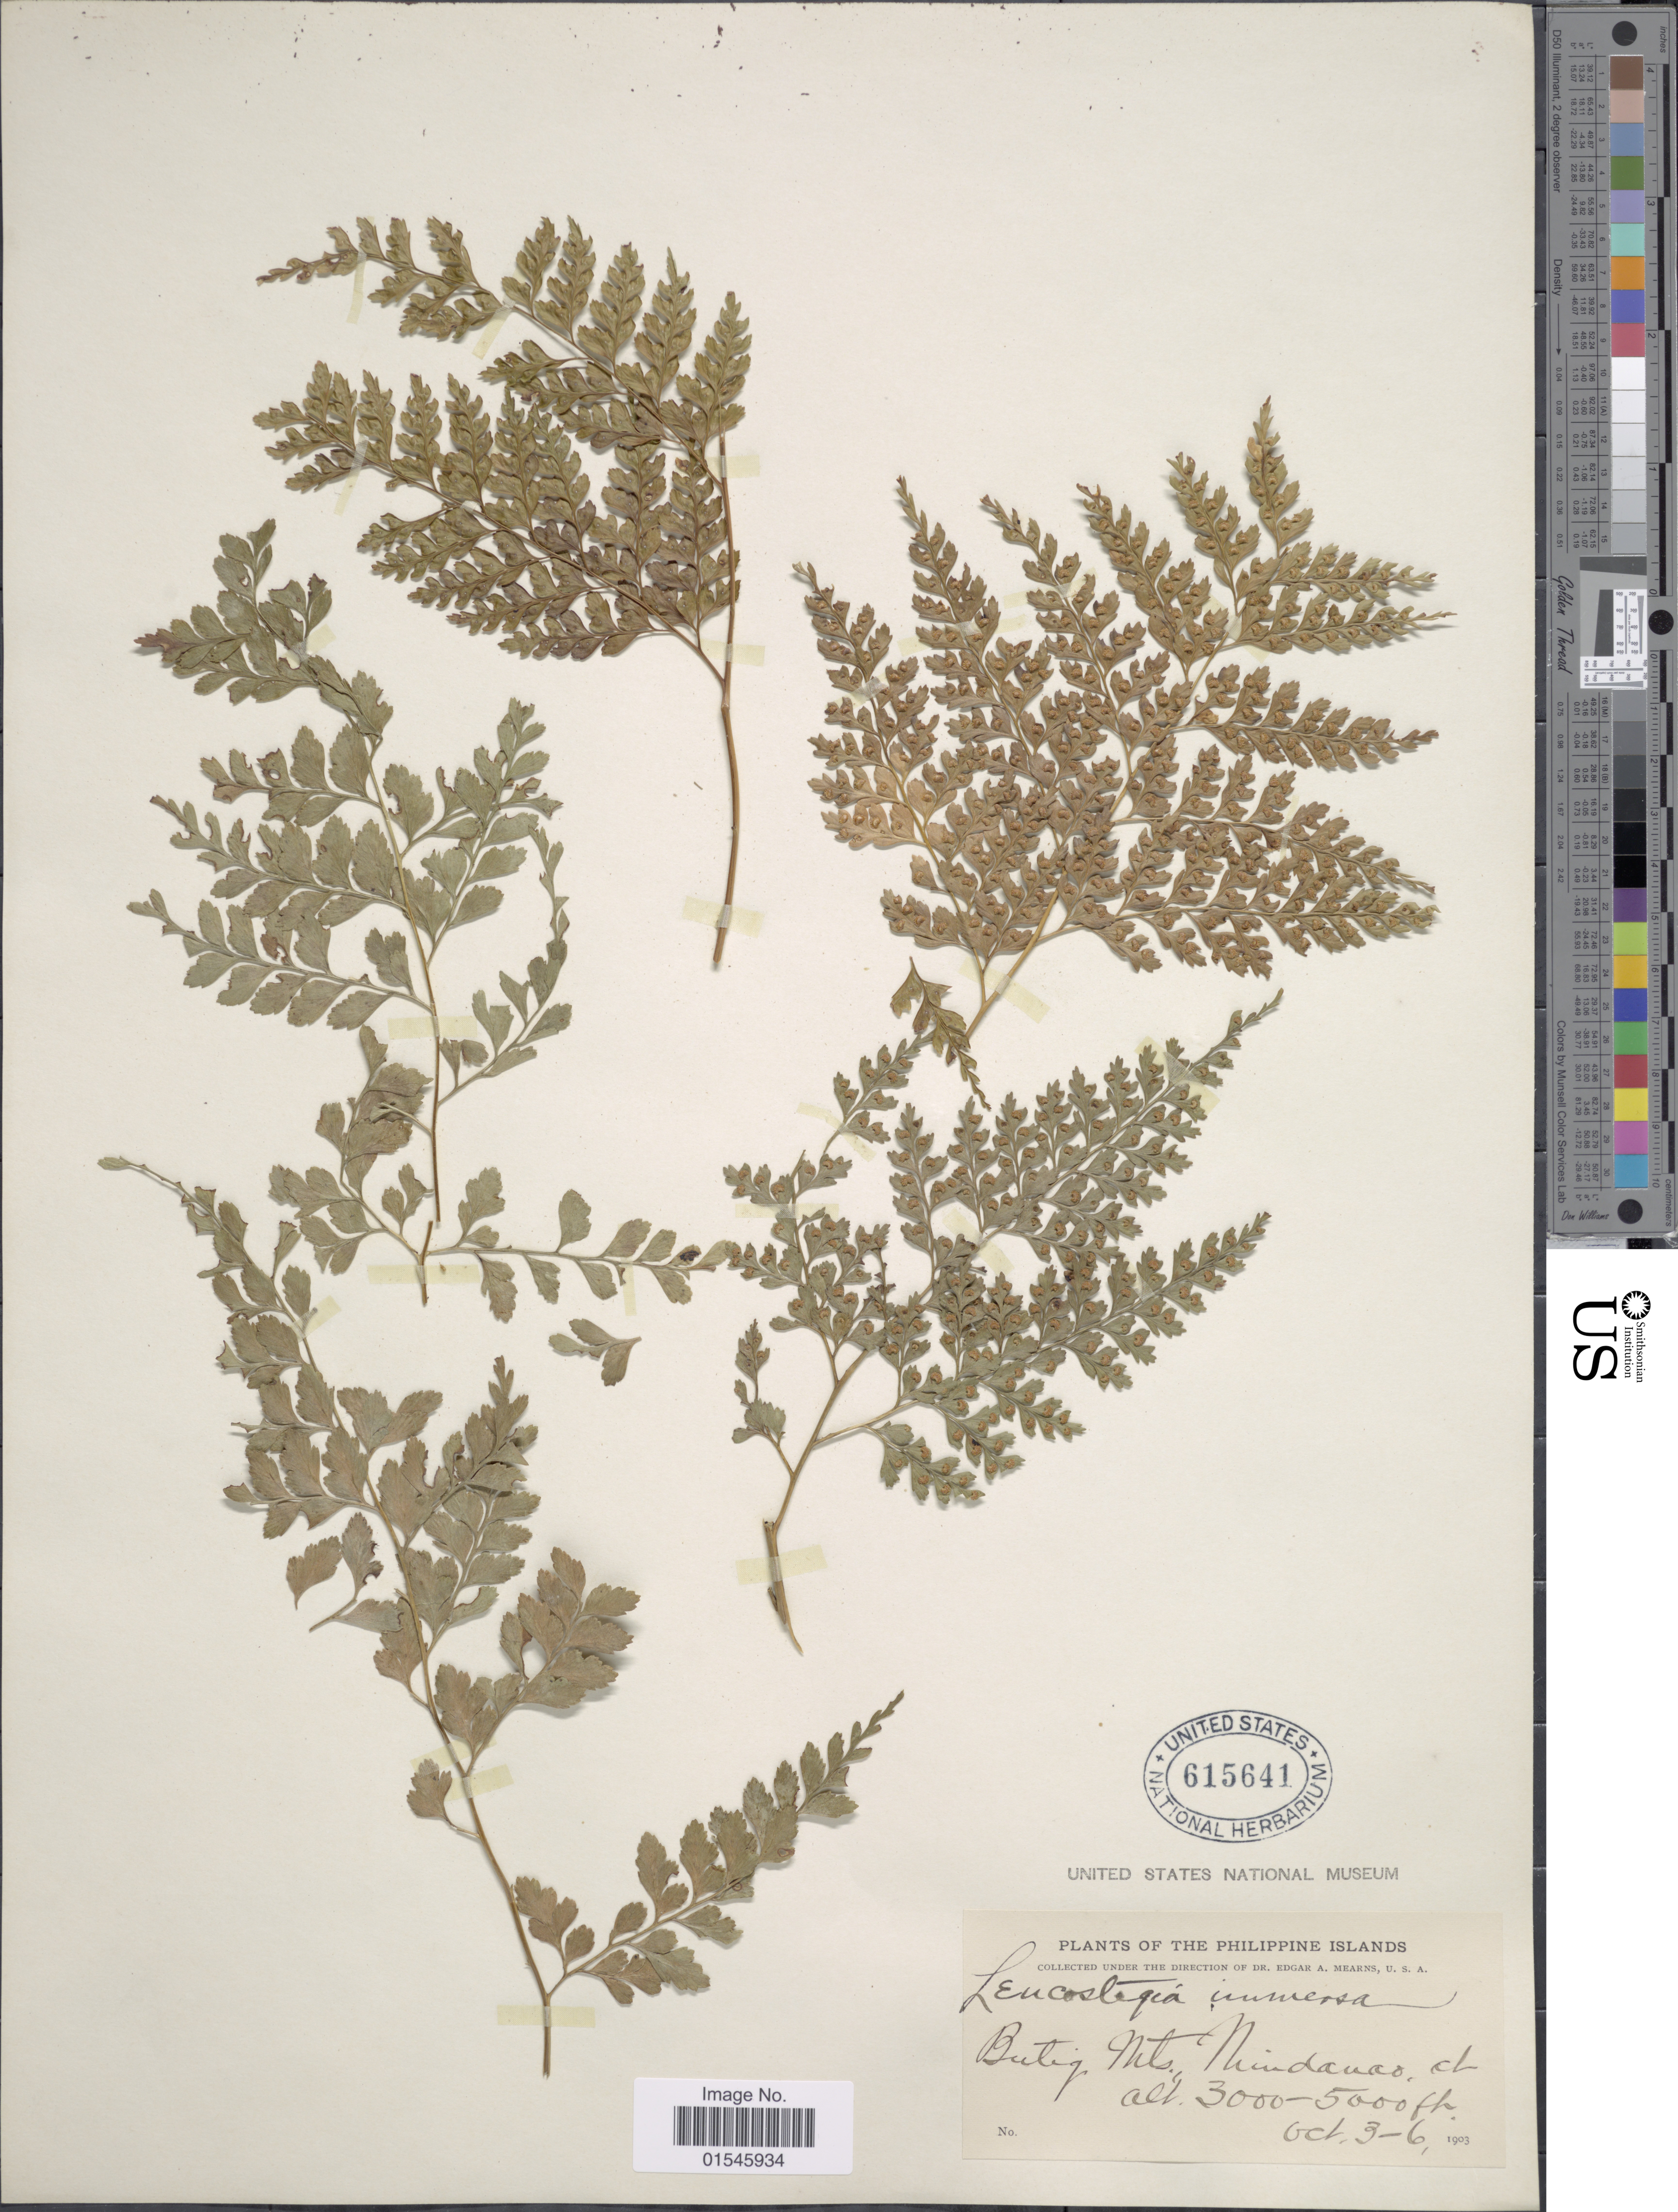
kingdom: Plantae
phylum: Tracheophyta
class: Polypodiopsida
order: Polypodiales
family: Hypodematiaceae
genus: Leucostegia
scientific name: Leucostegia truncata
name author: (D. Don) Fraser-Jenk.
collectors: E. A. Mearns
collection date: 1903-10-03/1903-10-06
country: Philippines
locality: Butiq Mts.,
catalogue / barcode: US 615641